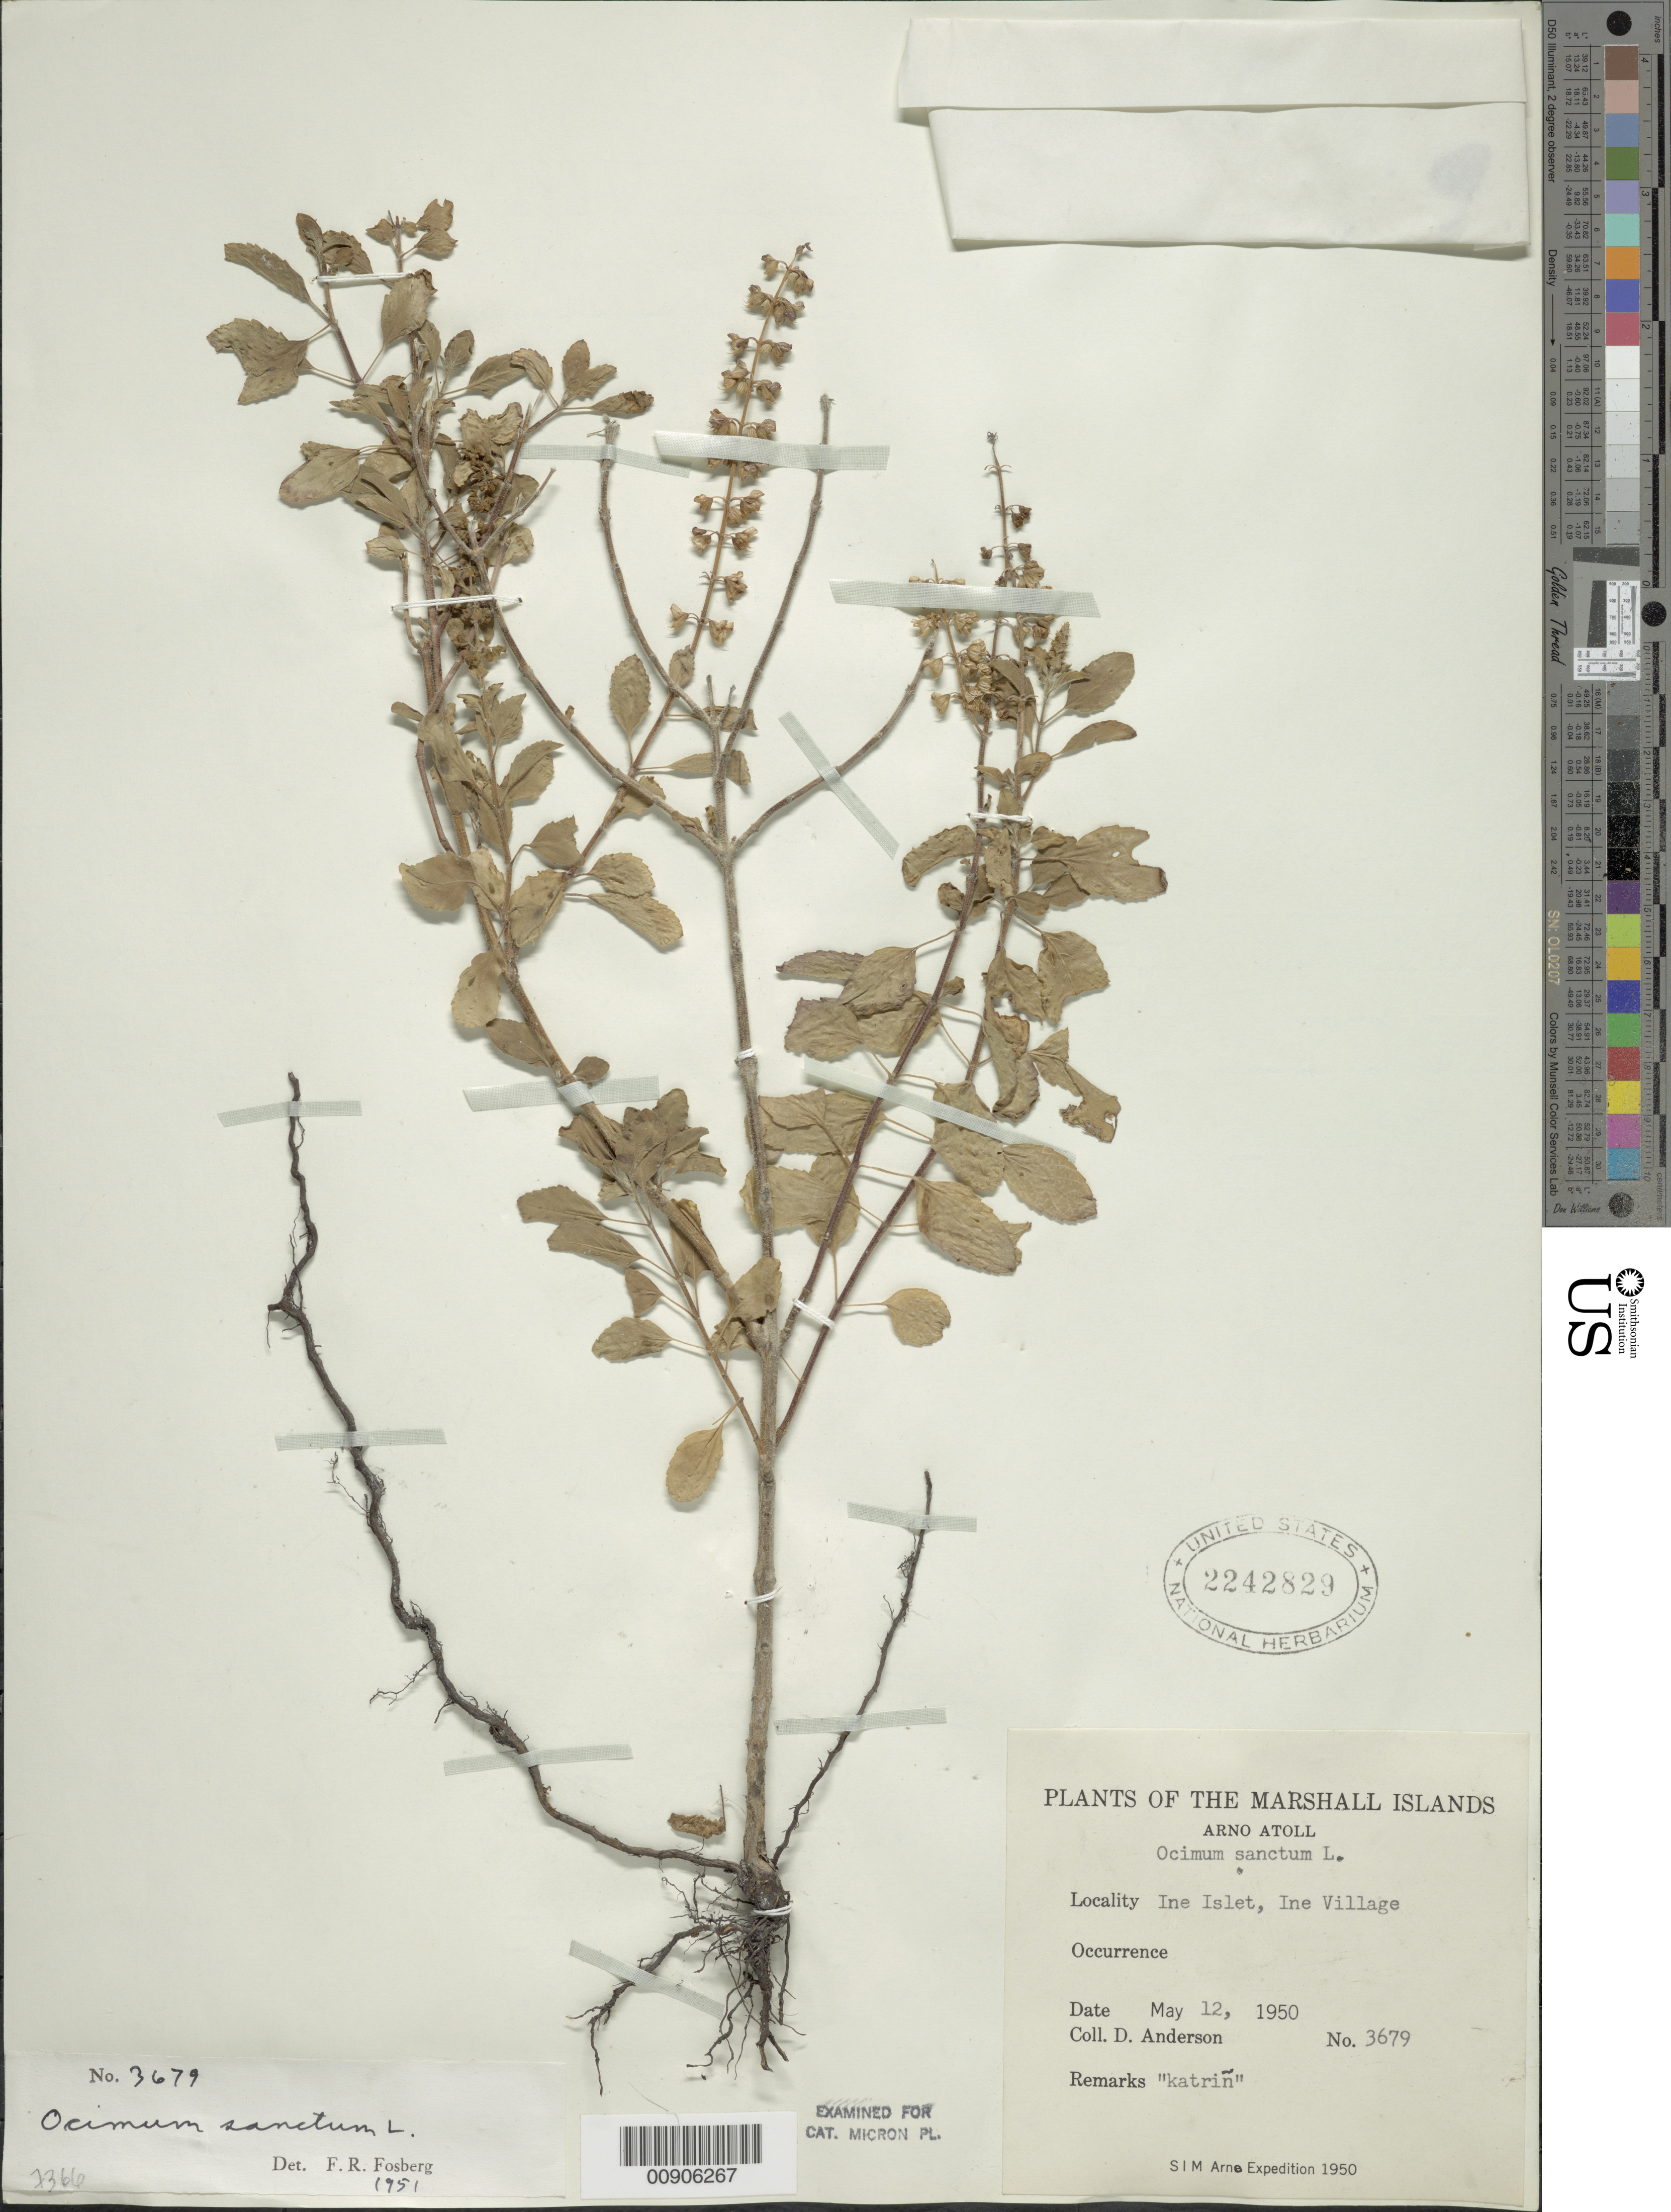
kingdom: Plantae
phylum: Tracheophyta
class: Magnoliopsida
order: Lamiales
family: Lamiaceae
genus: Ocimum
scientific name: Ocimum tenuiflorum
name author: L.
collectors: D. Anderson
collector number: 3679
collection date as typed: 12 May 1950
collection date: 1950-05-12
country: Marshall Islands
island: Arno Atoll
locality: Ine Islet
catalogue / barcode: US 2242829